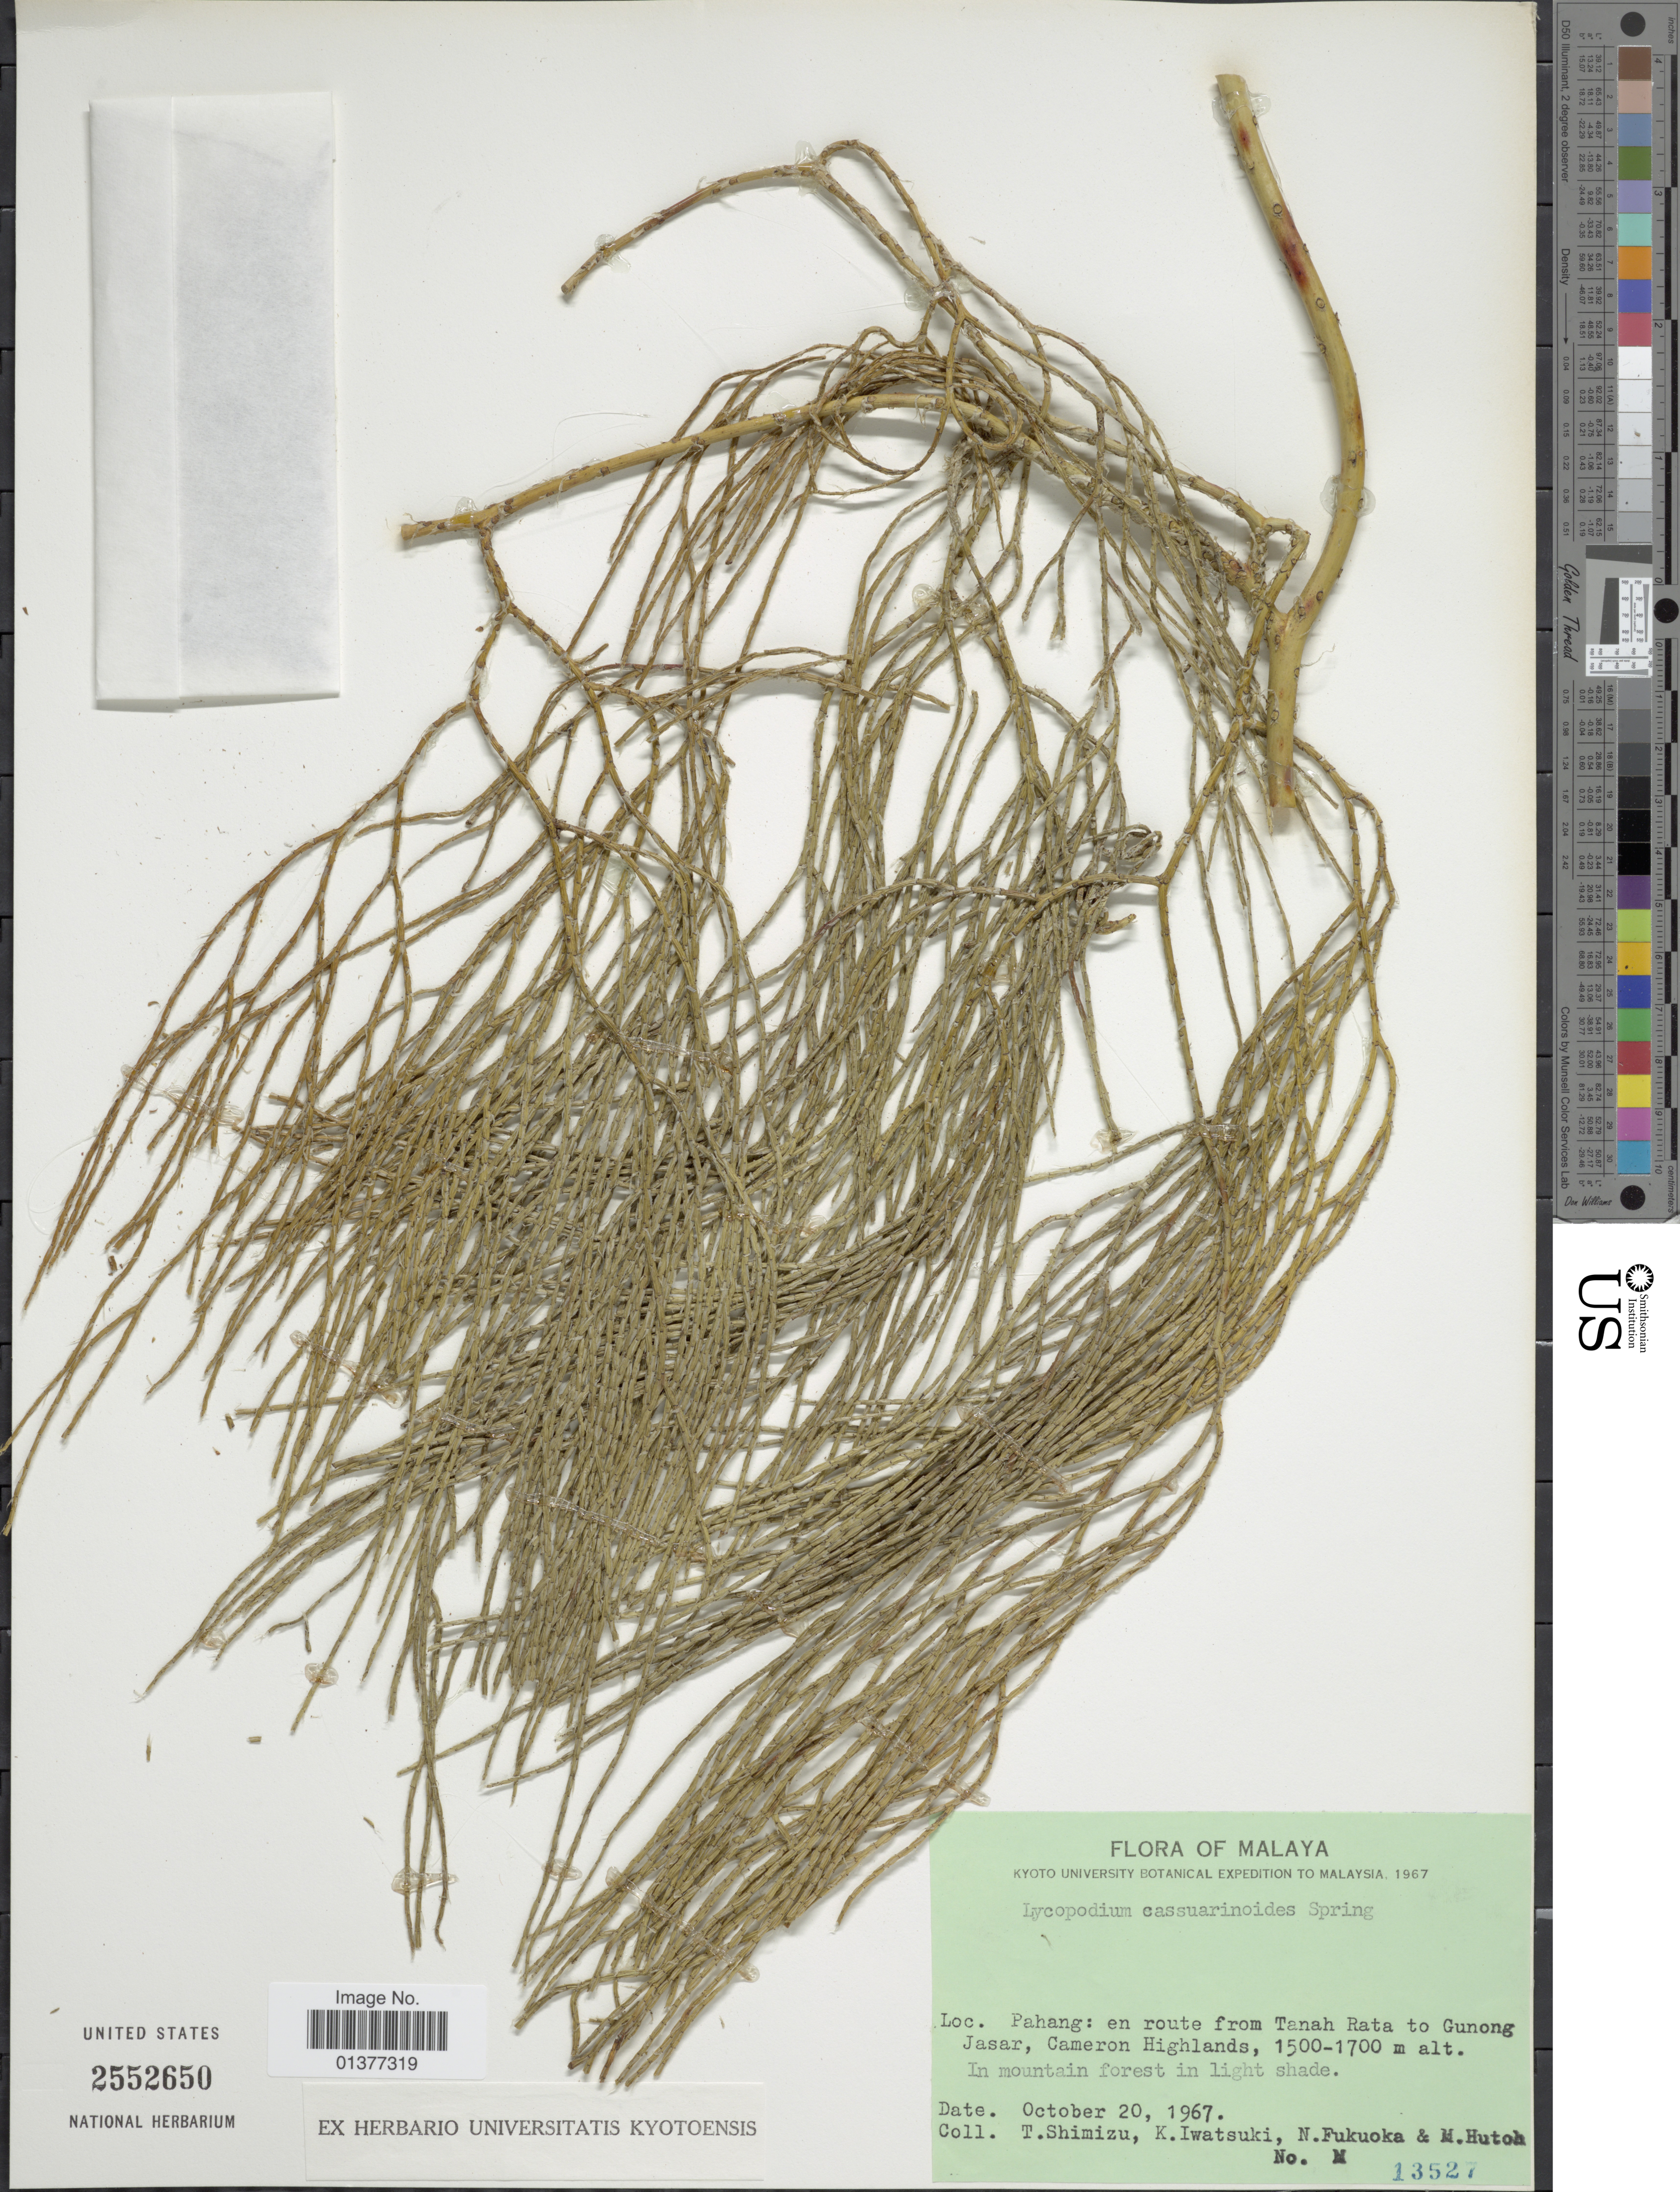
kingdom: Plantae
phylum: Tracheophyta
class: Lycopodiopsida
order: Lycopodiales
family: Lycopodiaceae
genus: Lycopodiastrum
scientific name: Lycopodiastrum casuarinoides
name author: (Spring) Holub ex R.D. Dixit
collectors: T. Shimizu, K. Iwatsuki, N. Fukuoka & M. Hutoh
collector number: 13527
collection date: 1967-10-20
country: Malaysia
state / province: Pahang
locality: En route from Tanah Rata to Gunong Jasar, Cameron Highlands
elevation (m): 1500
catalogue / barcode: US 2552650